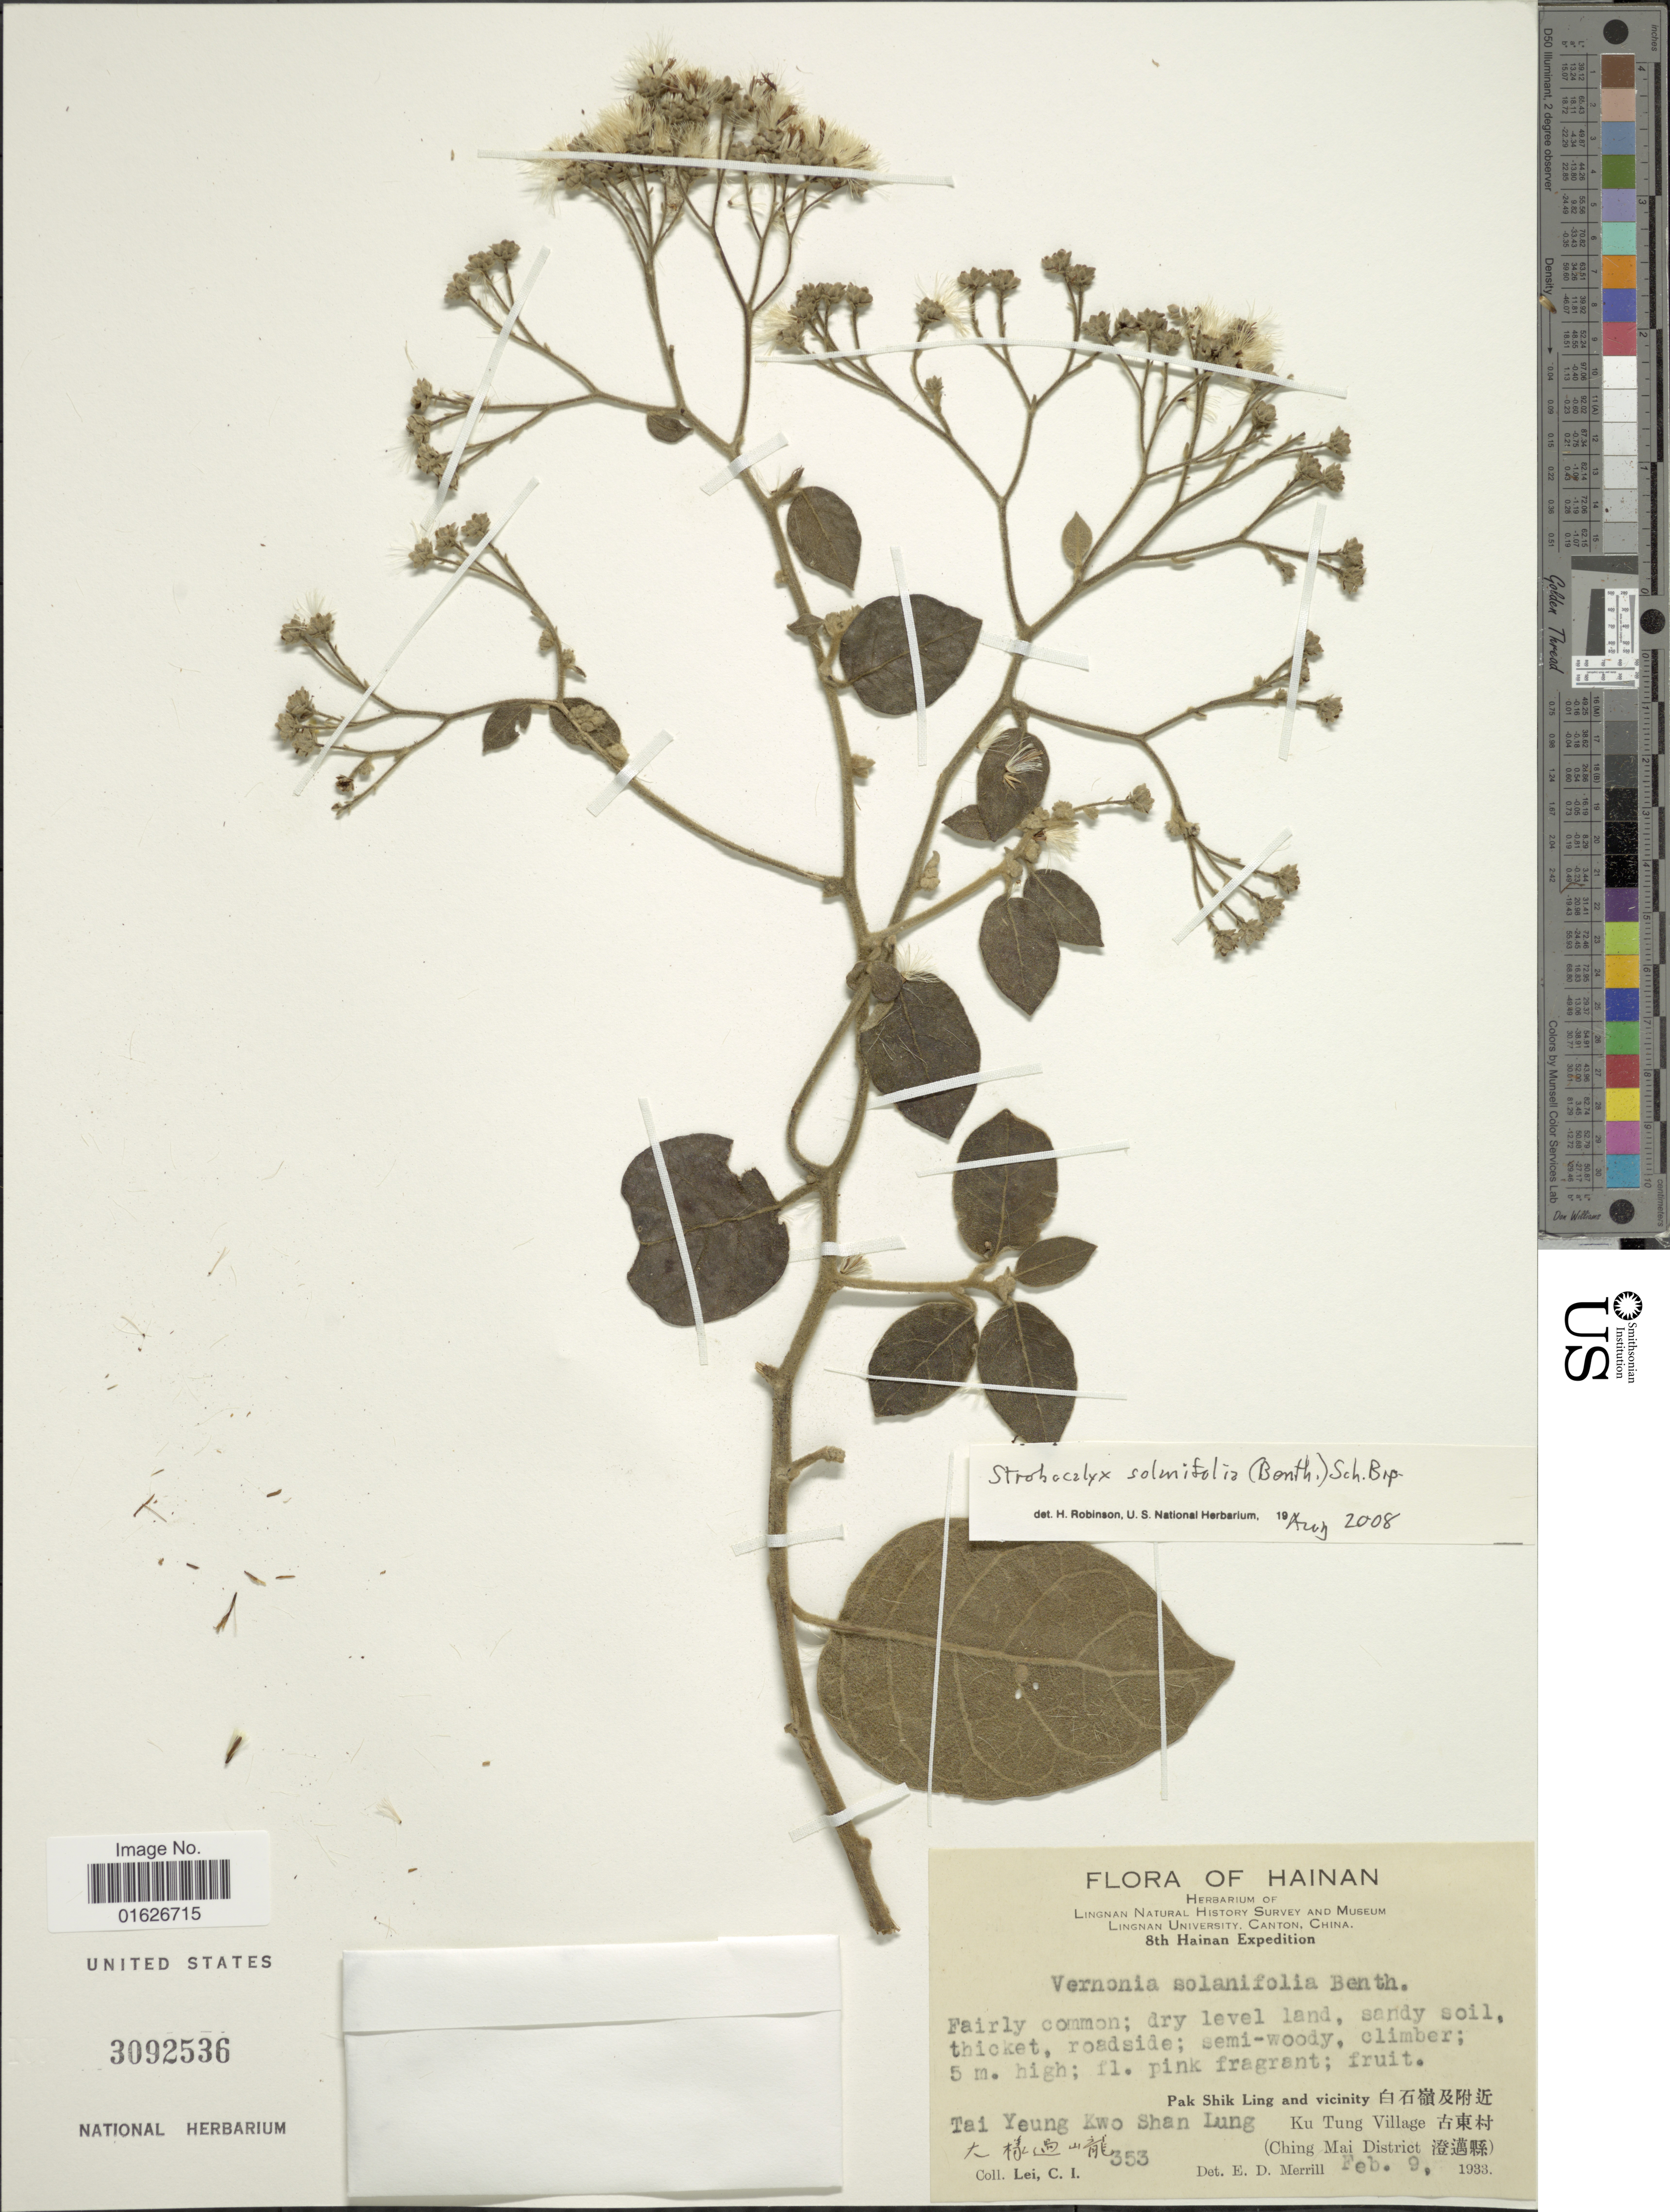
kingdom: Plantae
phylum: Tracheophyta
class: Magnoliopsida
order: Asterales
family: Asteraceae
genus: Strobocalyx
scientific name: Strobocalyx solanifolia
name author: (Benth.) Sch. Bip.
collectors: C. I. Lei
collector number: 353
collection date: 1933-02-09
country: China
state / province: Hainan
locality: PakShikLing and vicinity , Tai Yeung Kwo shan lung, ku Tung Village ( ching Mai District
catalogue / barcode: US 3092536